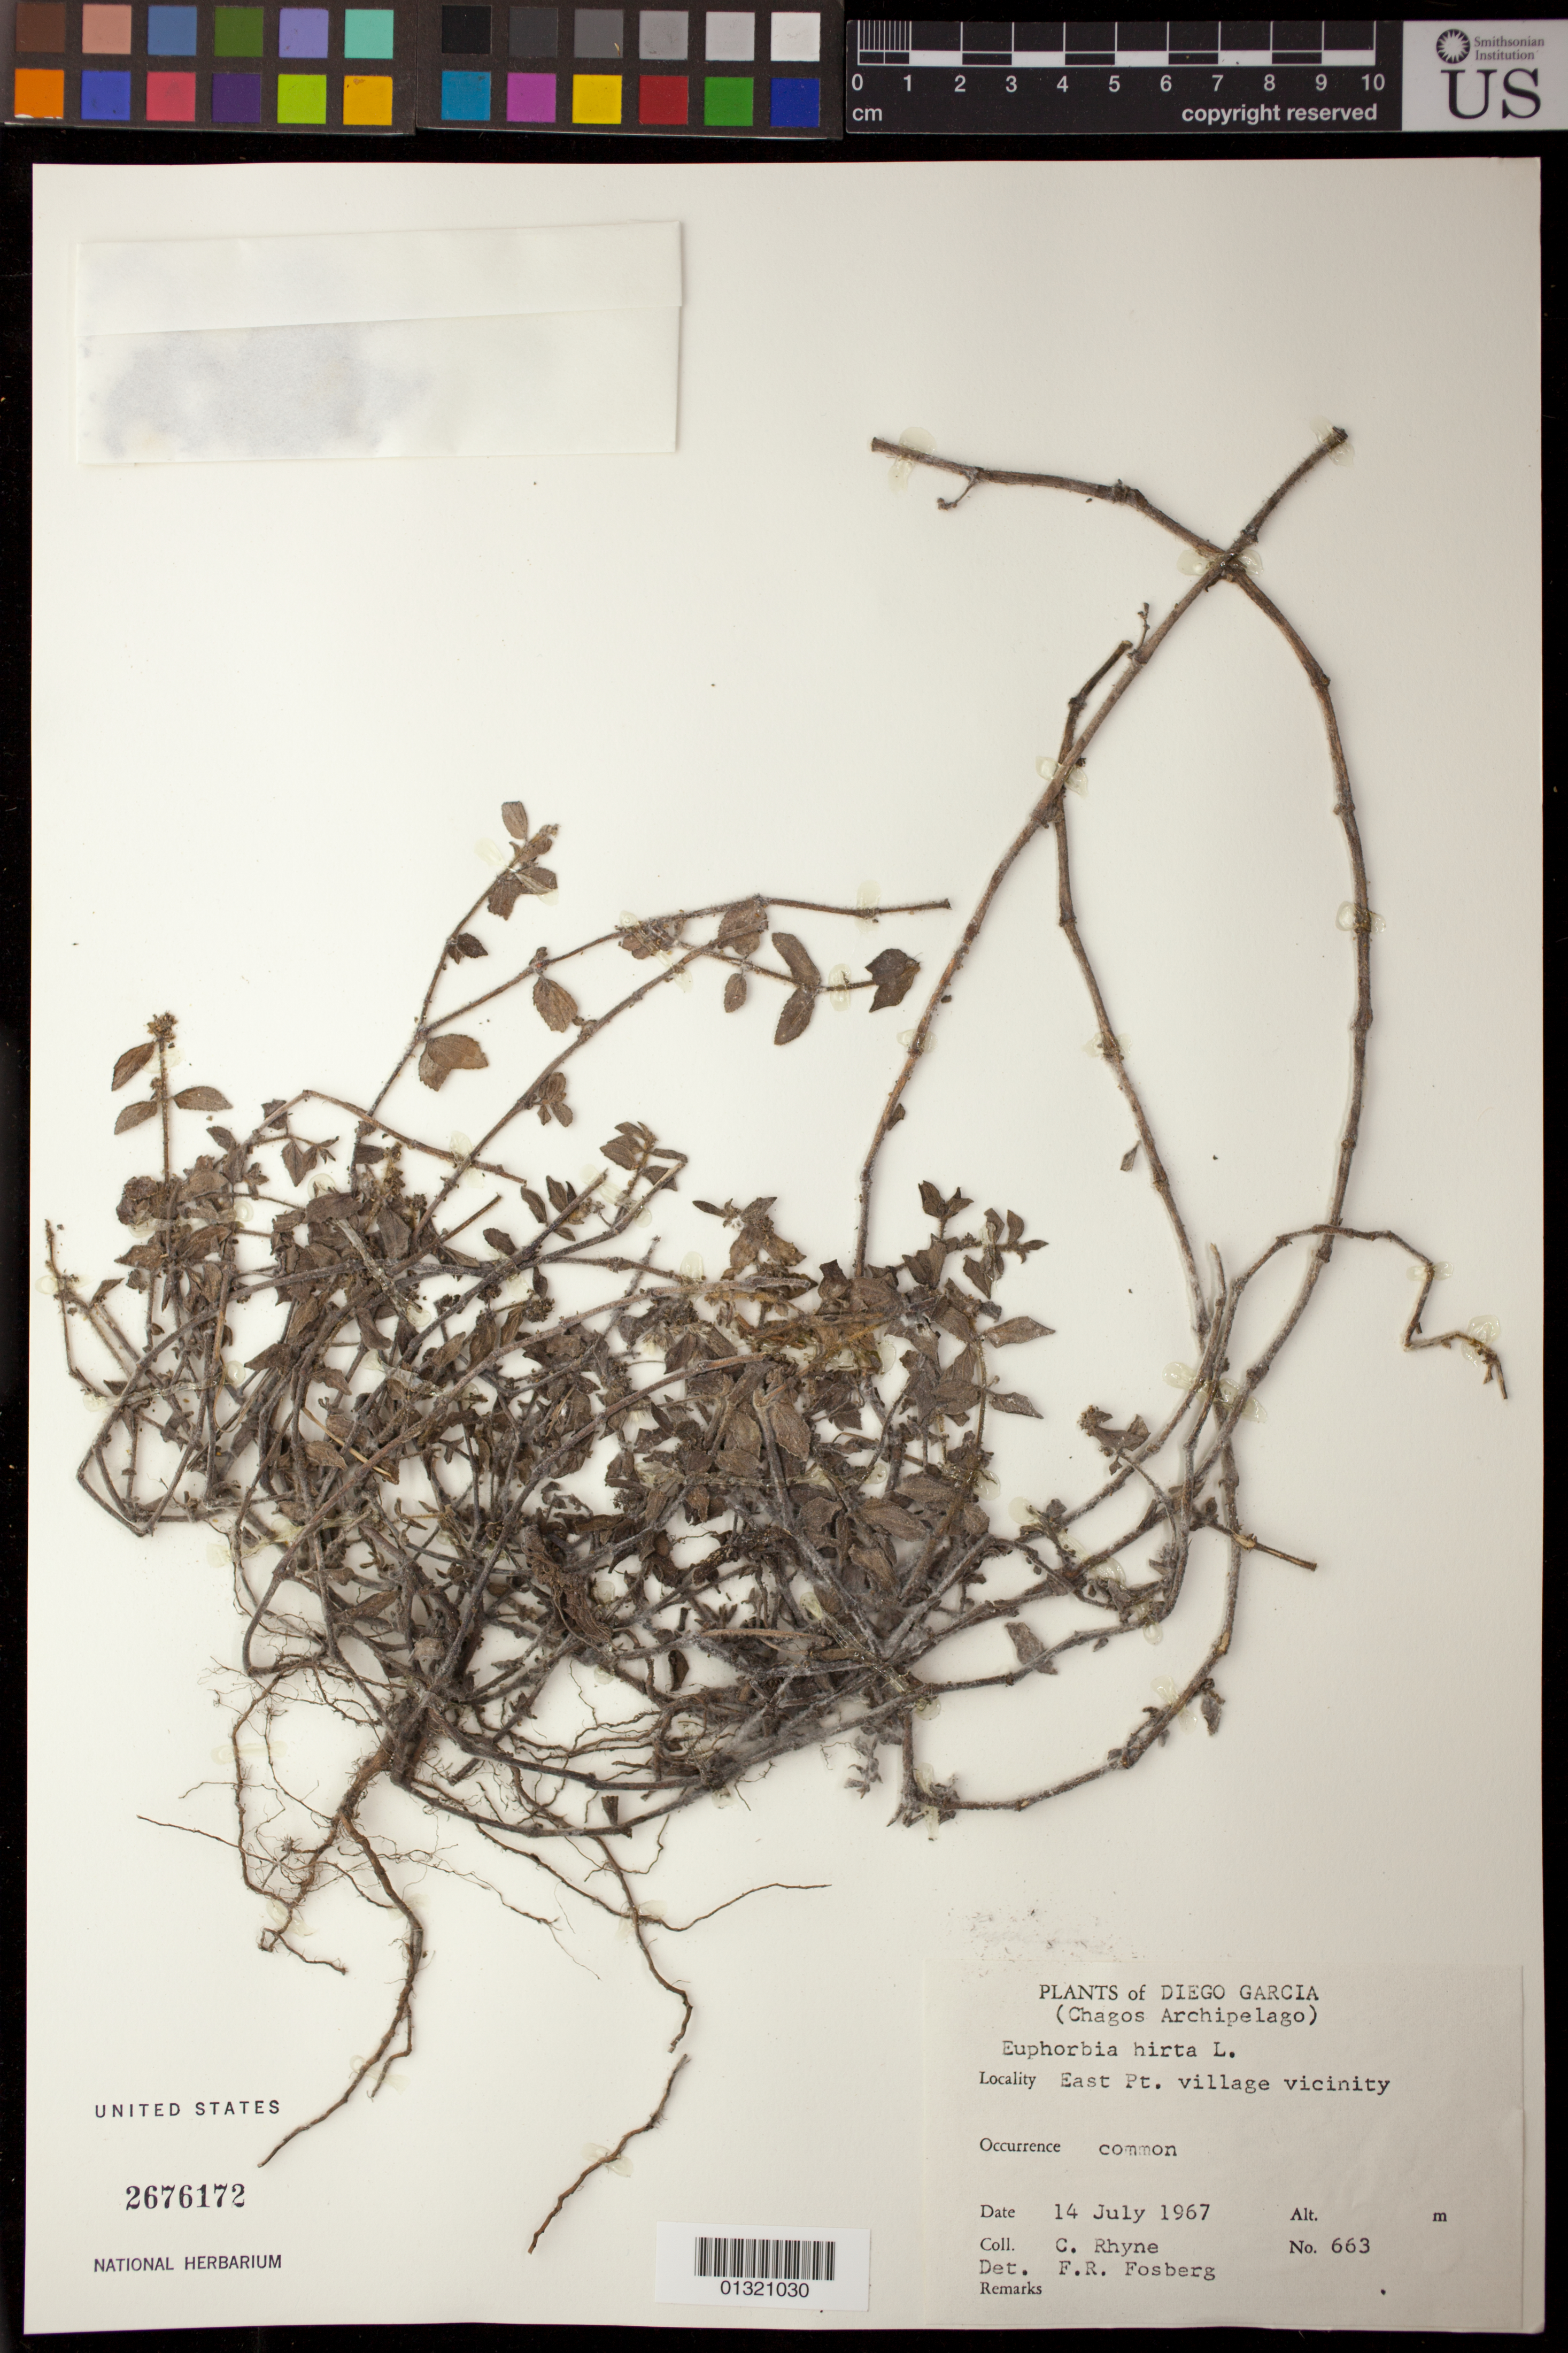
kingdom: Plantae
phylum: Tracheophyta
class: Magnoliopsida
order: Malpighiales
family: Euphorbiaceae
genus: Euphorbia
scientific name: Euphorbia hirta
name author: L.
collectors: C. Rhyne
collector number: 663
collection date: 1967-07-14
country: British Indian Ocean Territory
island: Diego Garcia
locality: Diego Garcia, East Pt. village vicinity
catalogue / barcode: US 2676172